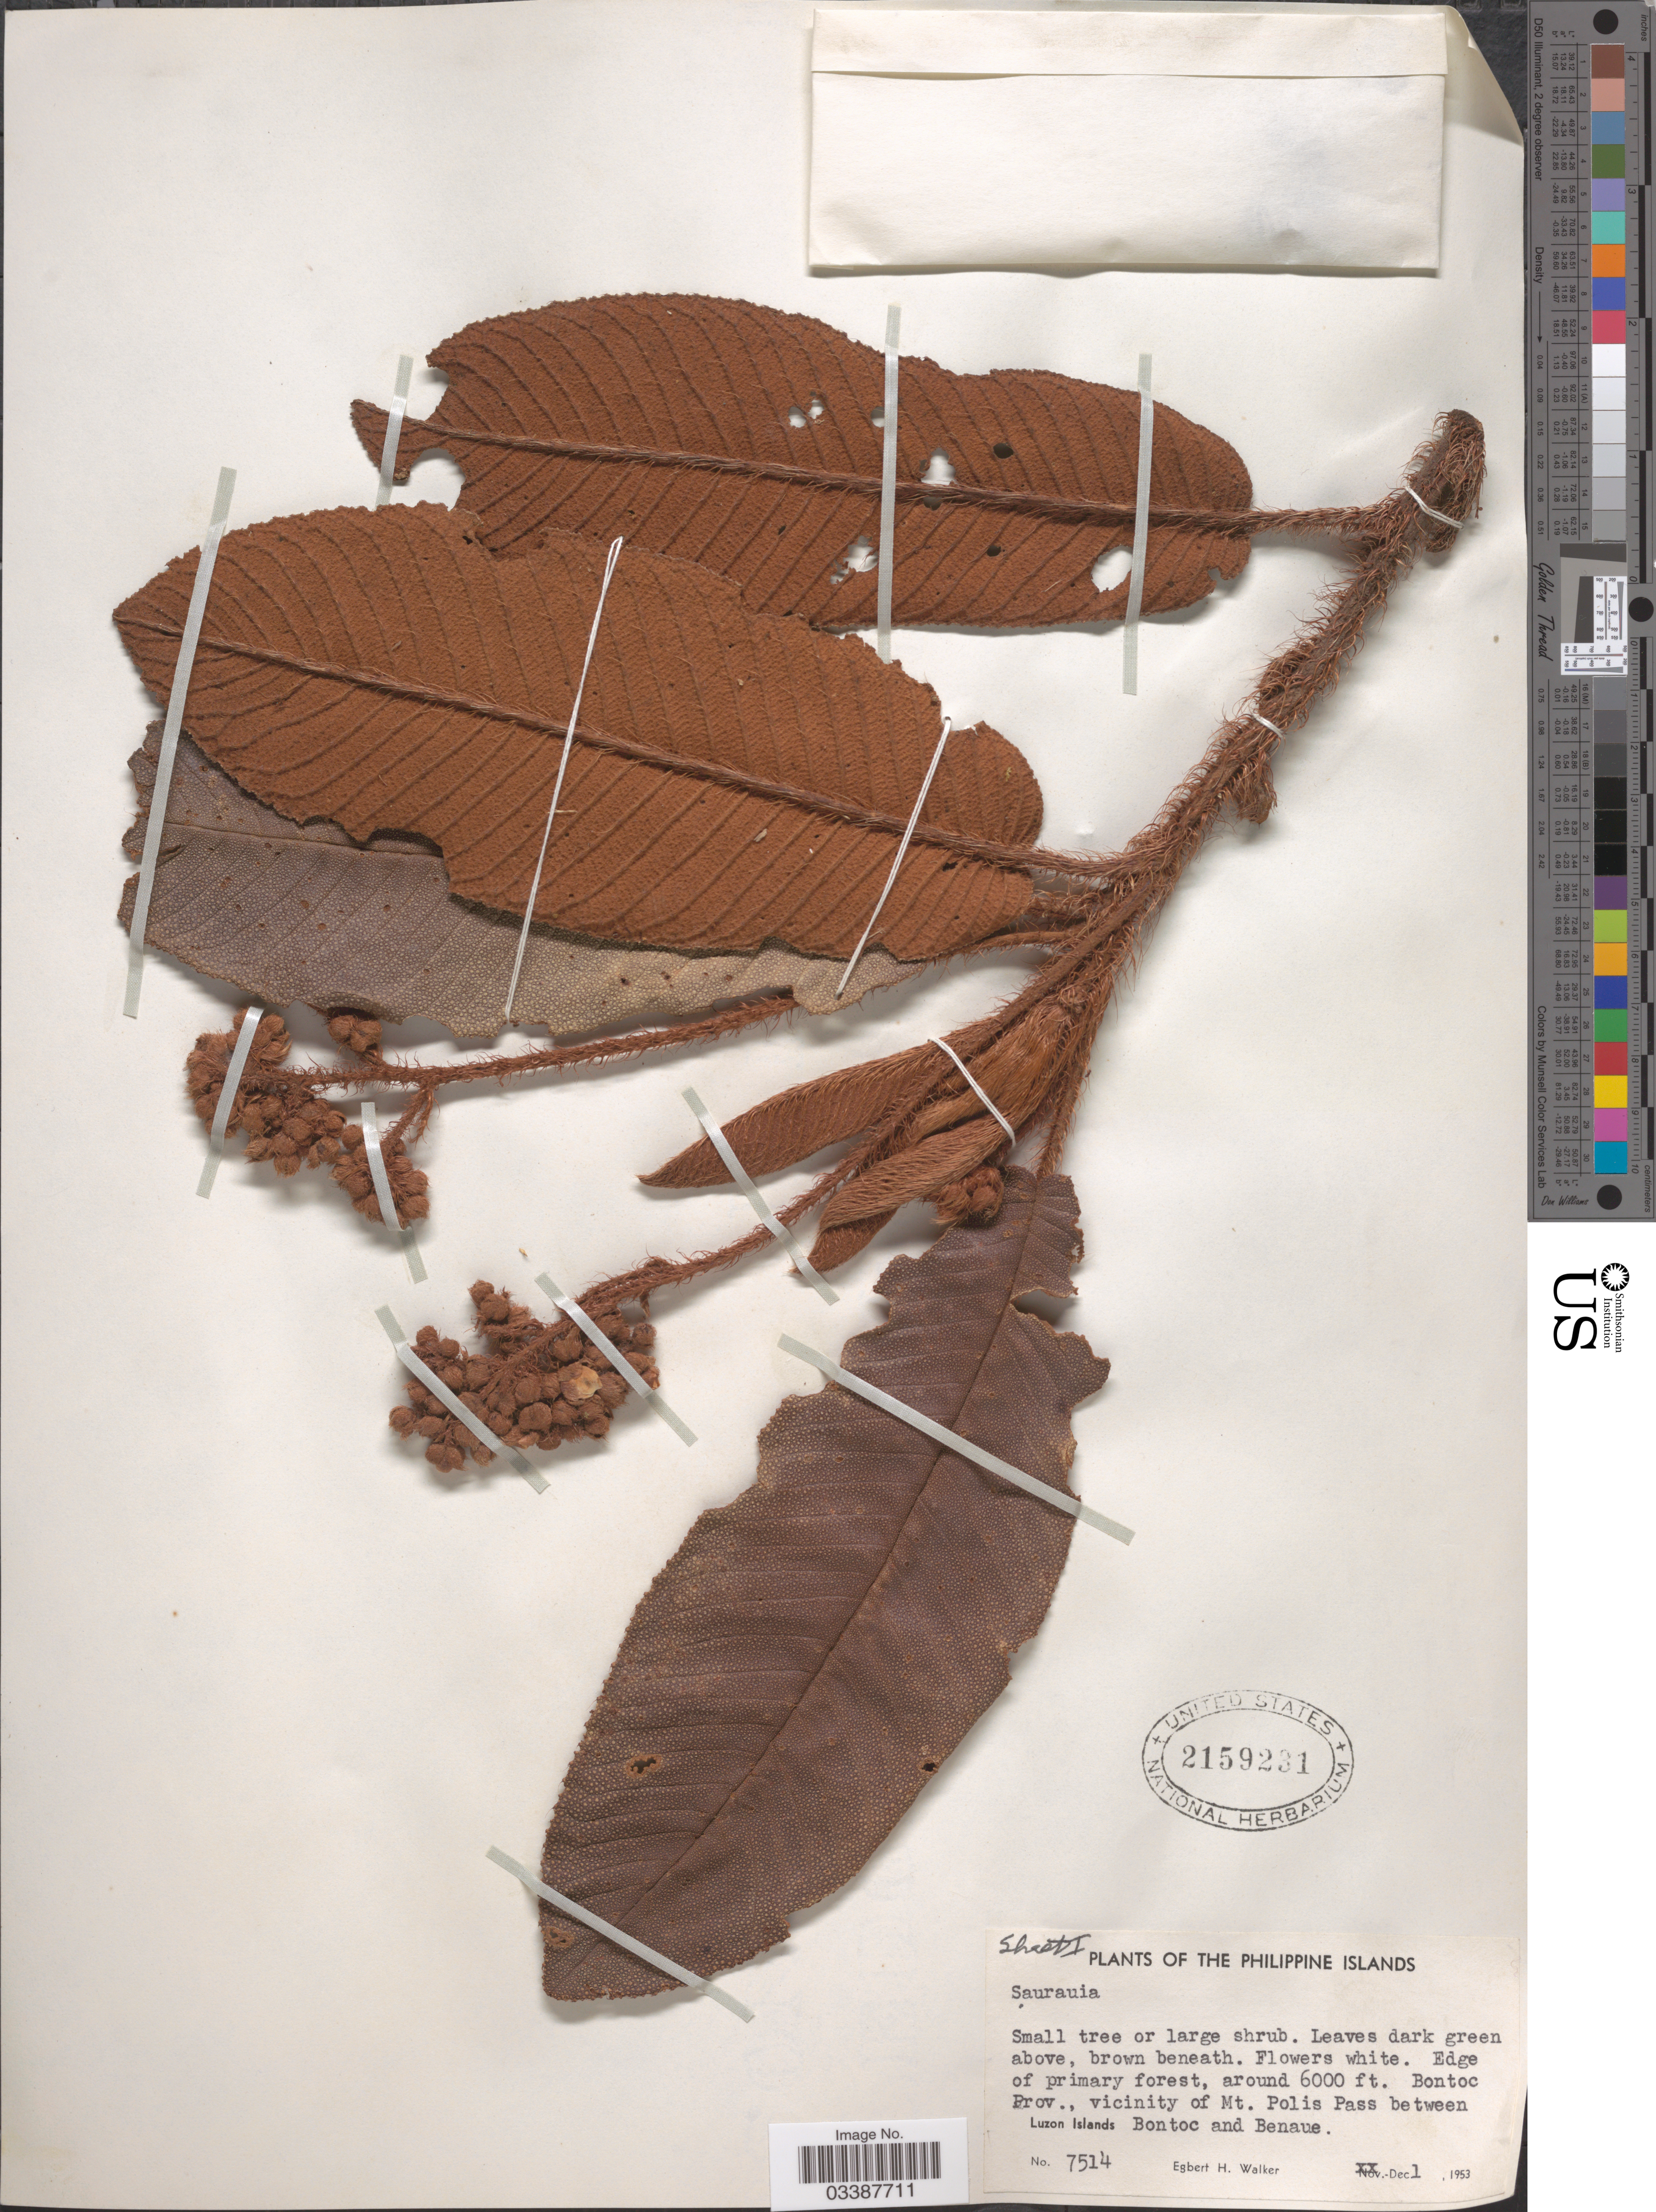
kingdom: Plantae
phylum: Tracheophyta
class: Magnoliopsida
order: Ericales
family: Actinidiaceae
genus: Saurauia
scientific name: Saurauia sp.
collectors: E. H. Walker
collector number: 7514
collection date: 1953-12-01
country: Philippines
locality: Bontoc Prov., vicinity of Mt. Polis Pass between Bontoc and Benaue. Luzon Islands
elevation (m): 1829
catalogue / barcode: US 2159231